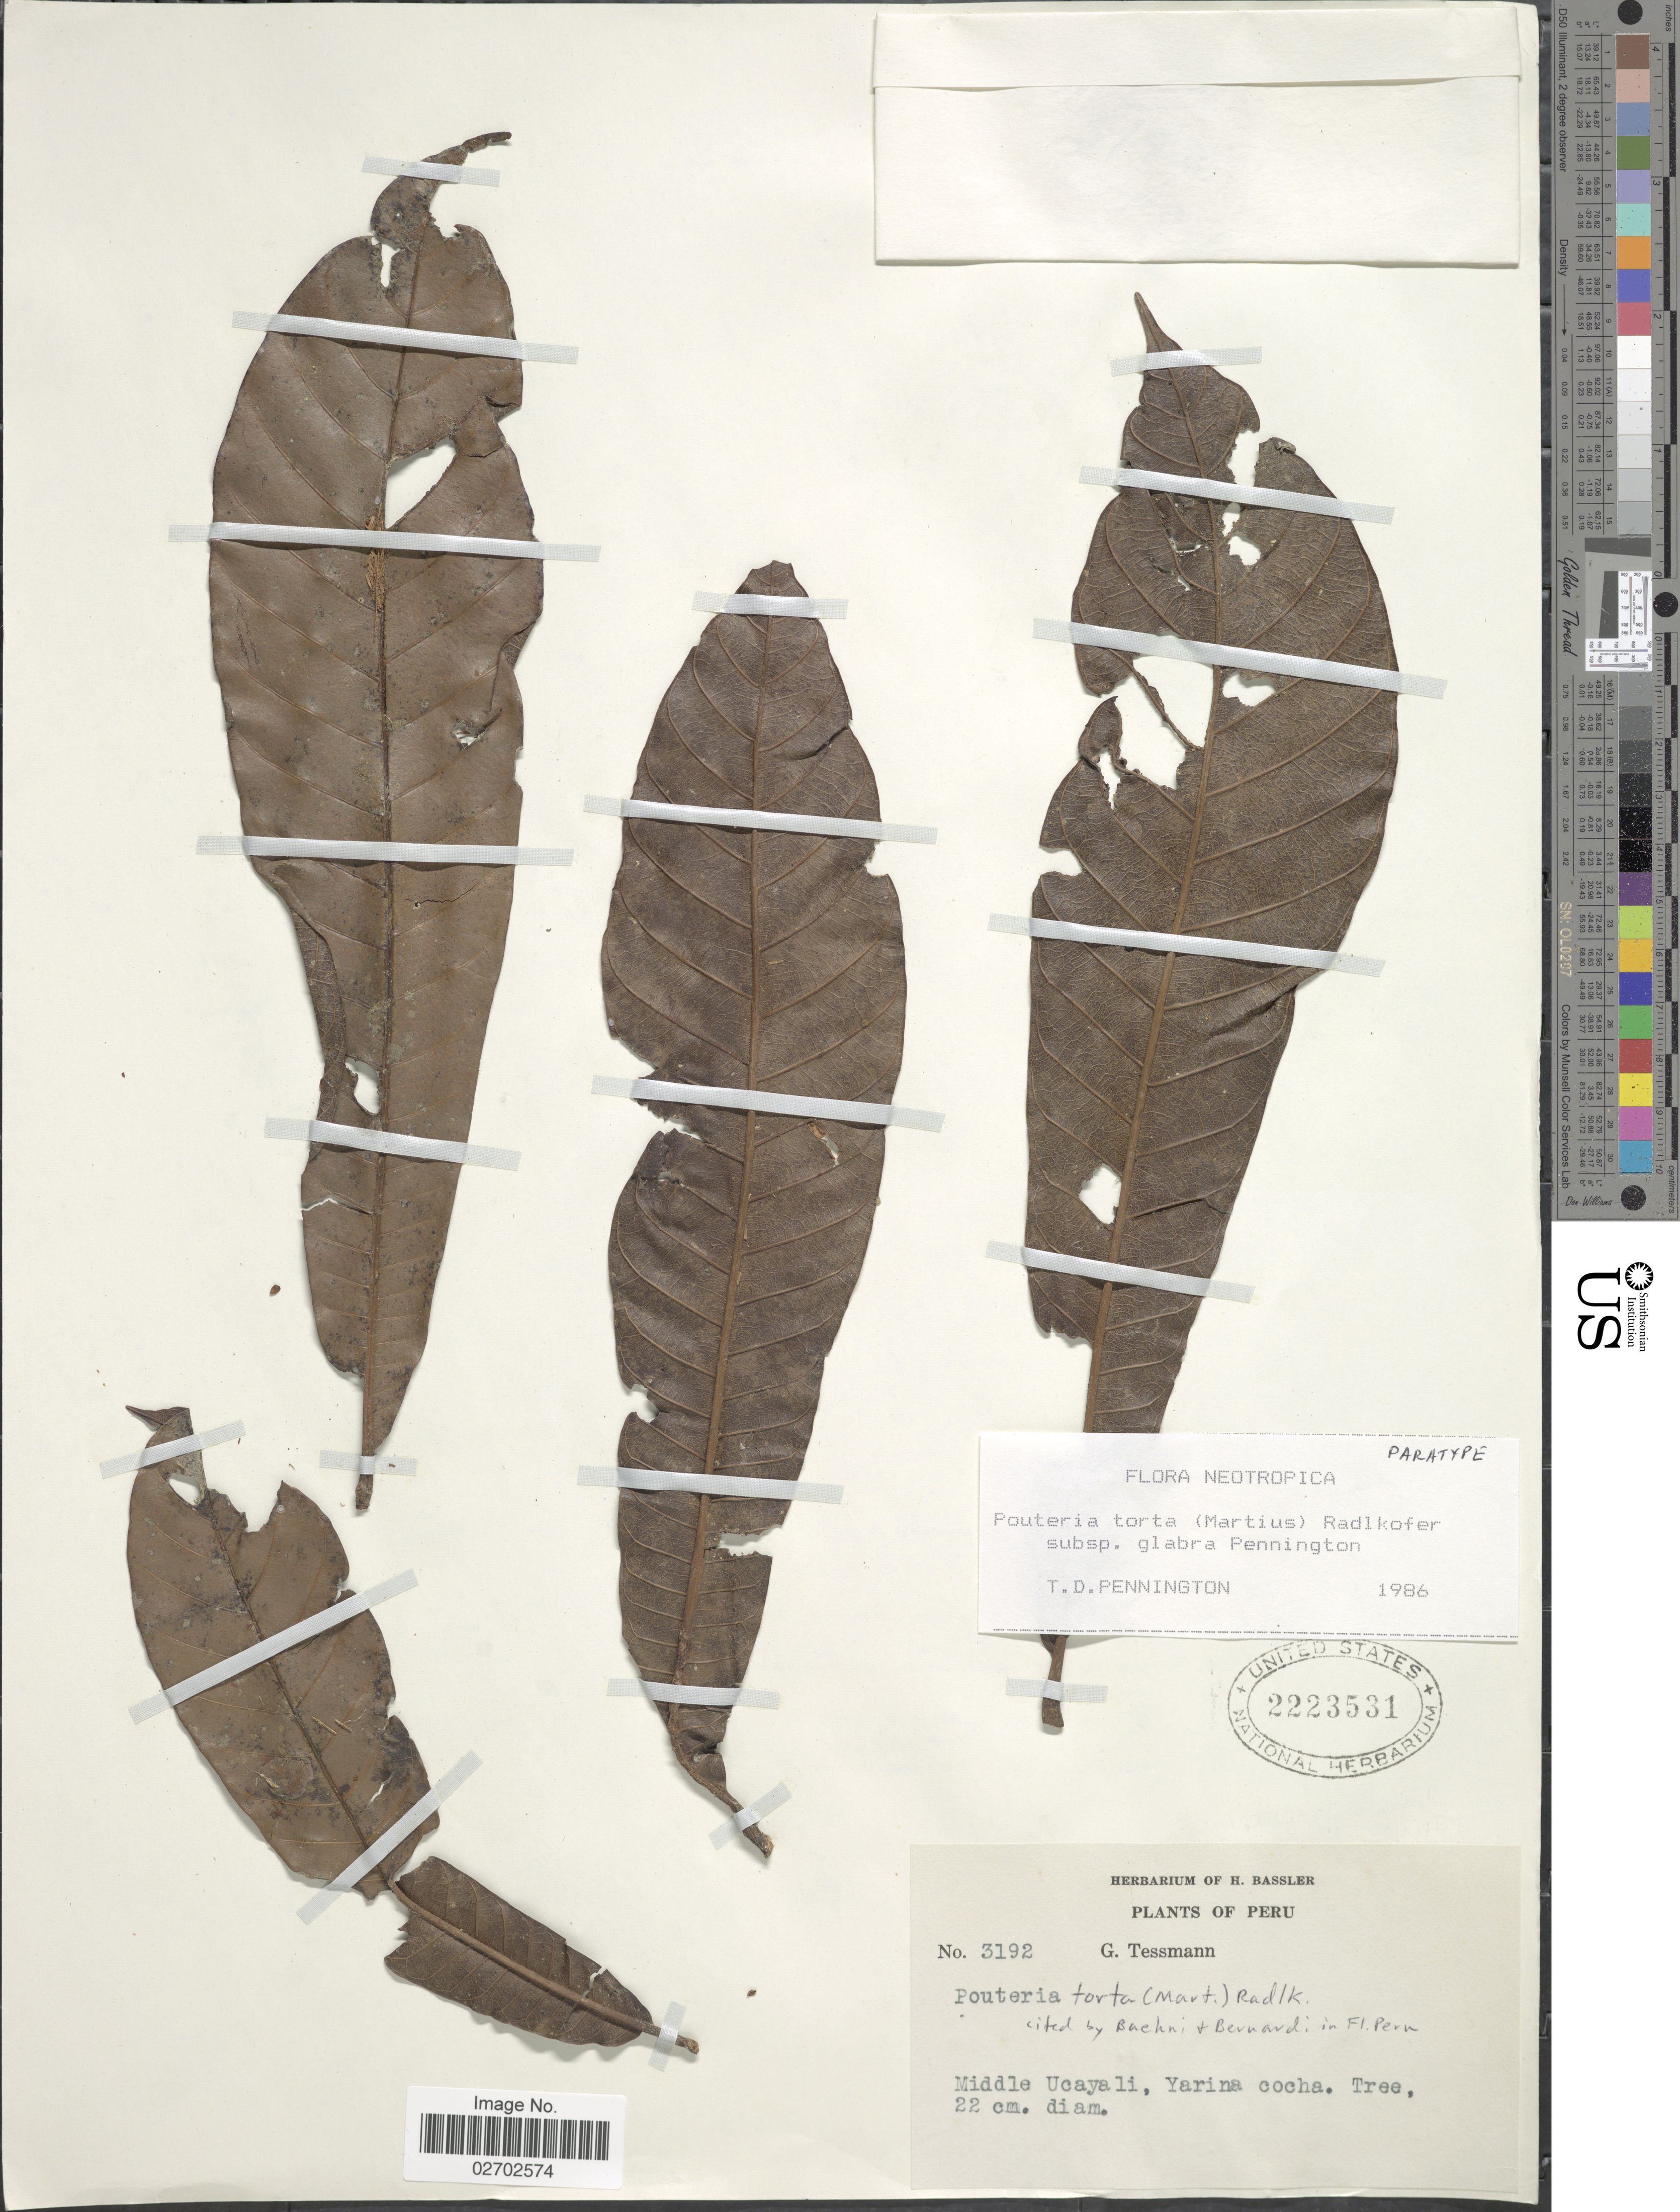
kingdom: Plantae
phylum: Tracheophyta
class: Magnoliopsida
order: Ericales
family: Sapotaceae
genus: Pouteria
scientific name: Pouteria torta subsp. glabra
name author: T.D. Penn.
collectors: G. Tessmann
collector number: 3192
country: Peru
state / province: Ucayali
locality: Middle Ucayali, Yarina cocha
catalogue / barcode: US 2223531